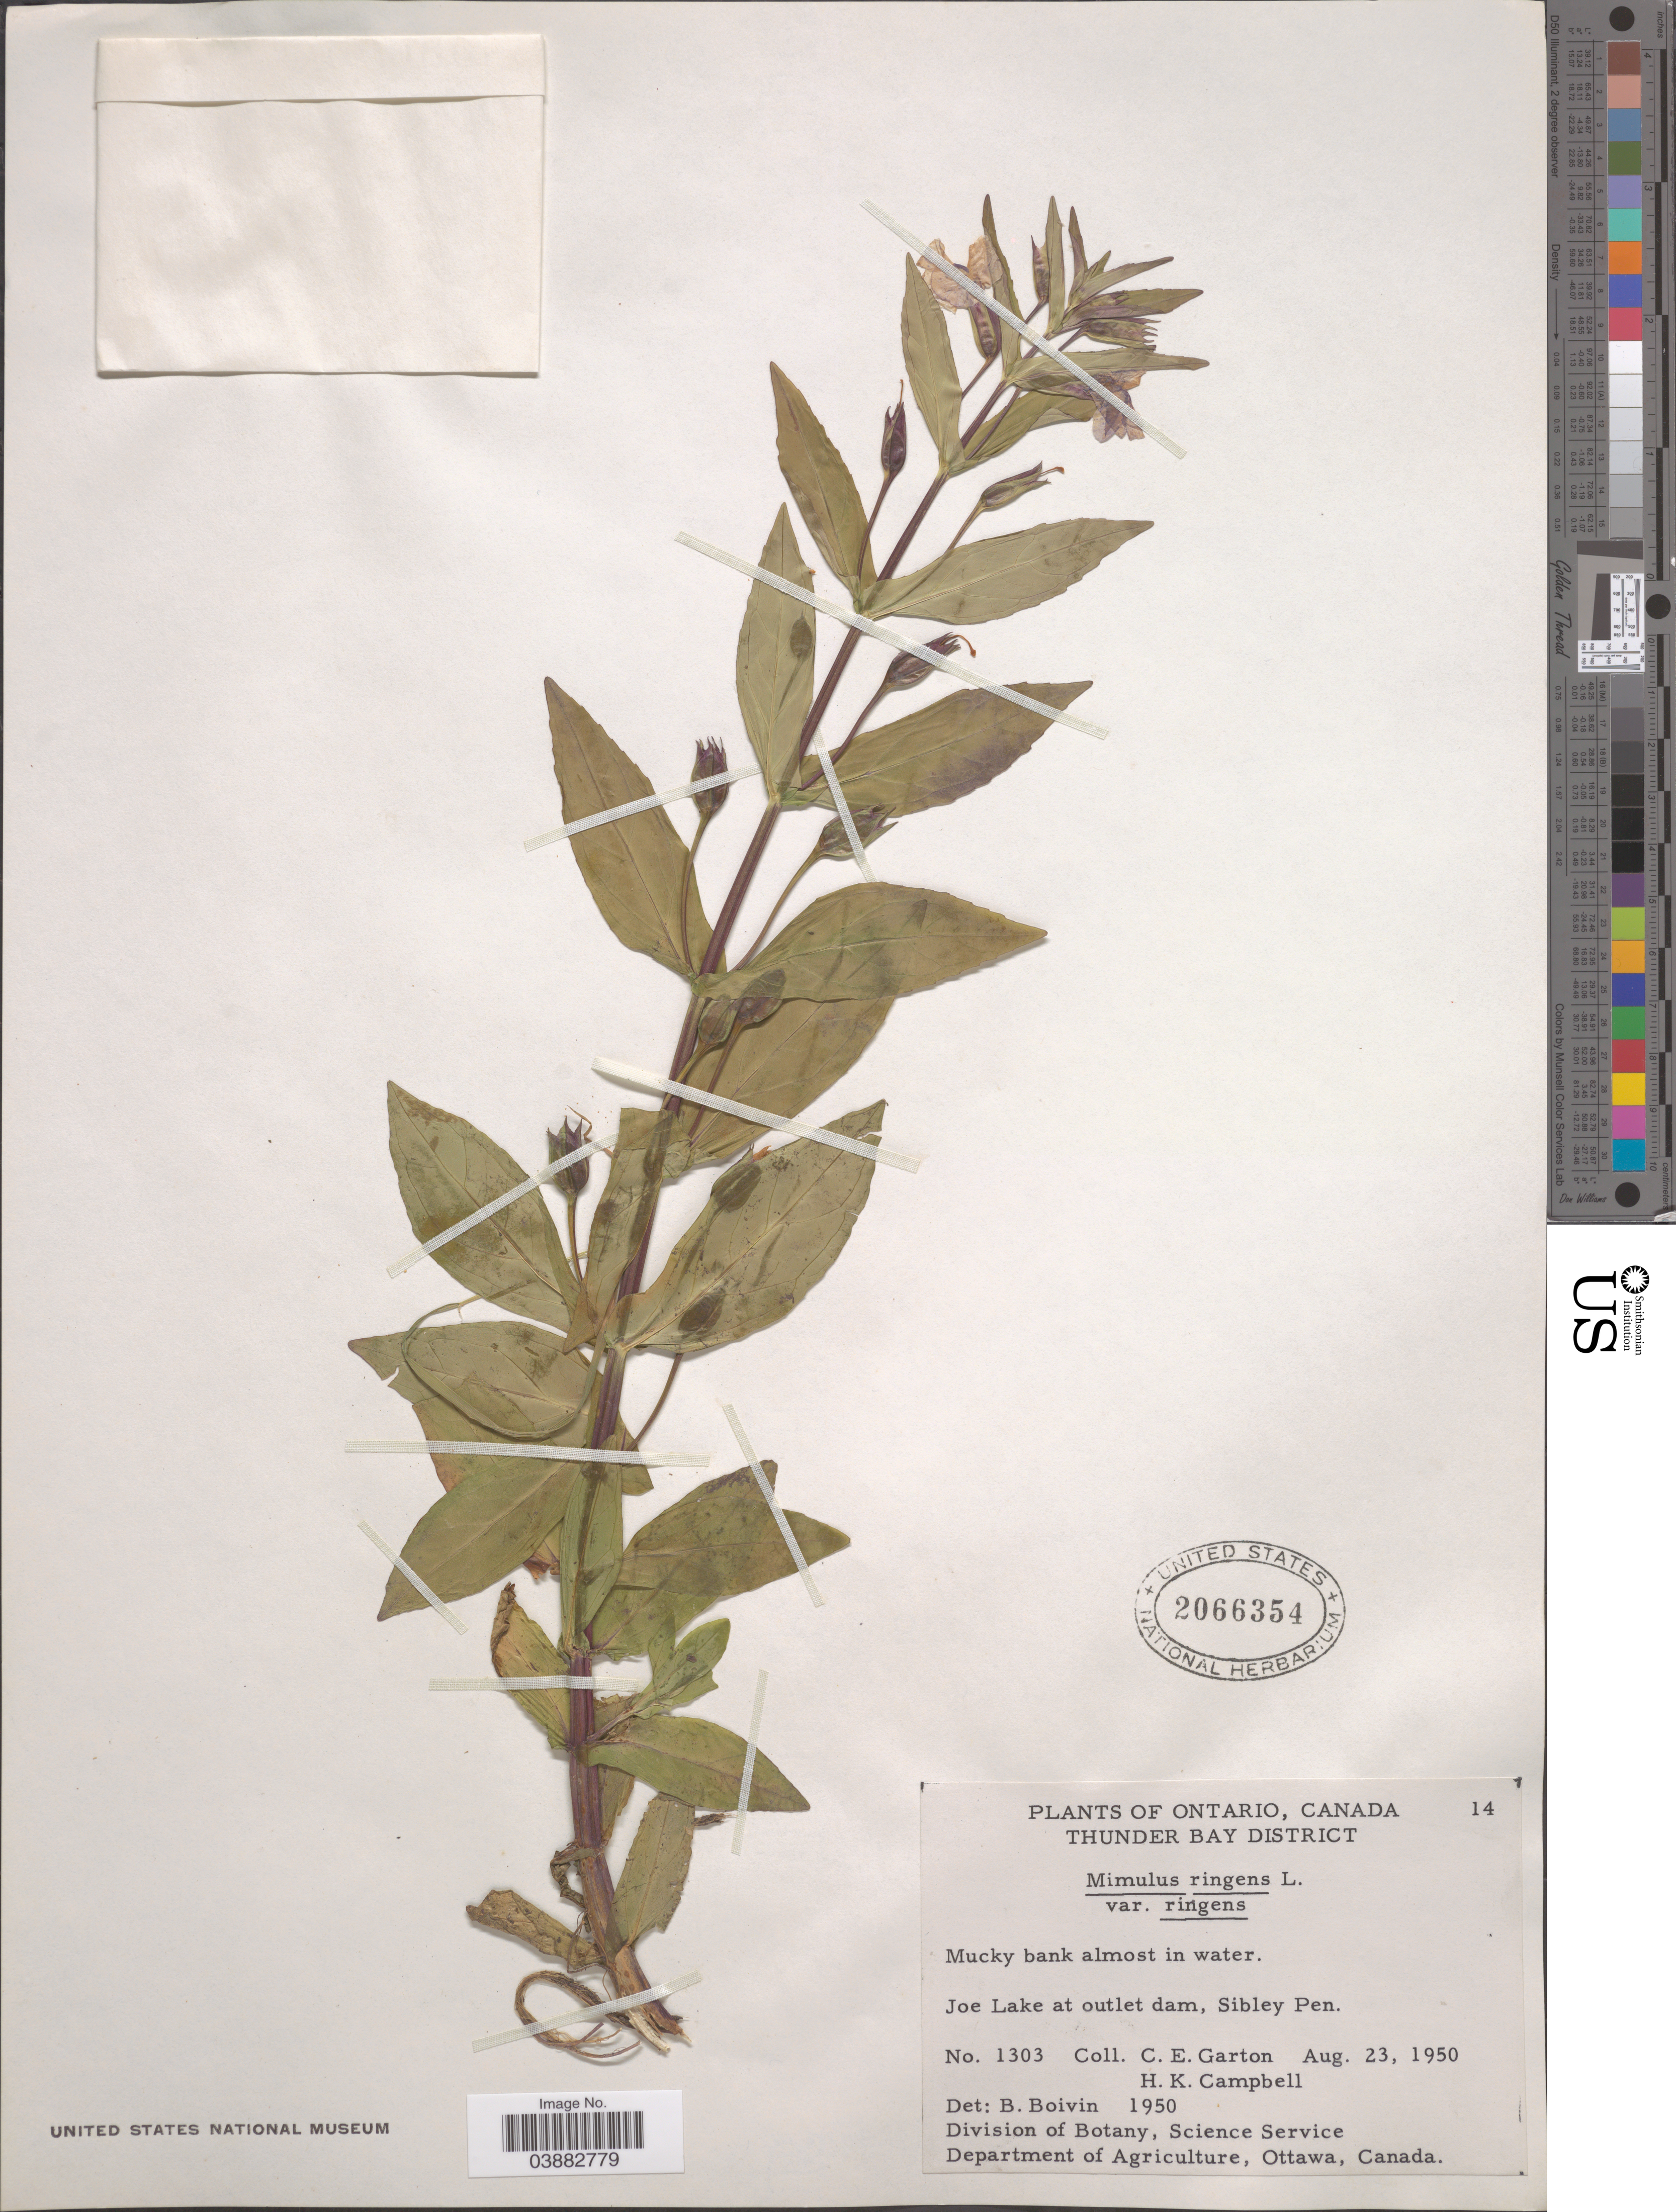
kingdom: Plantae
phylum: Tracheophyta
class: Magnoliopsida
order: Lamiales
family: Phrymaceae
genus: Mimulus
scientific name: Mimulus ringens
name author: L.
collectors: C. E. Garton & H. K. Campbell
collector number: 1303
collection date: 1950-08-23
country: Canada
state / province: Ontario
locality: Thunder Bay District. Joe Lake at outlet dam, Sibley Pen.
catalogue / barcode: US 2066354